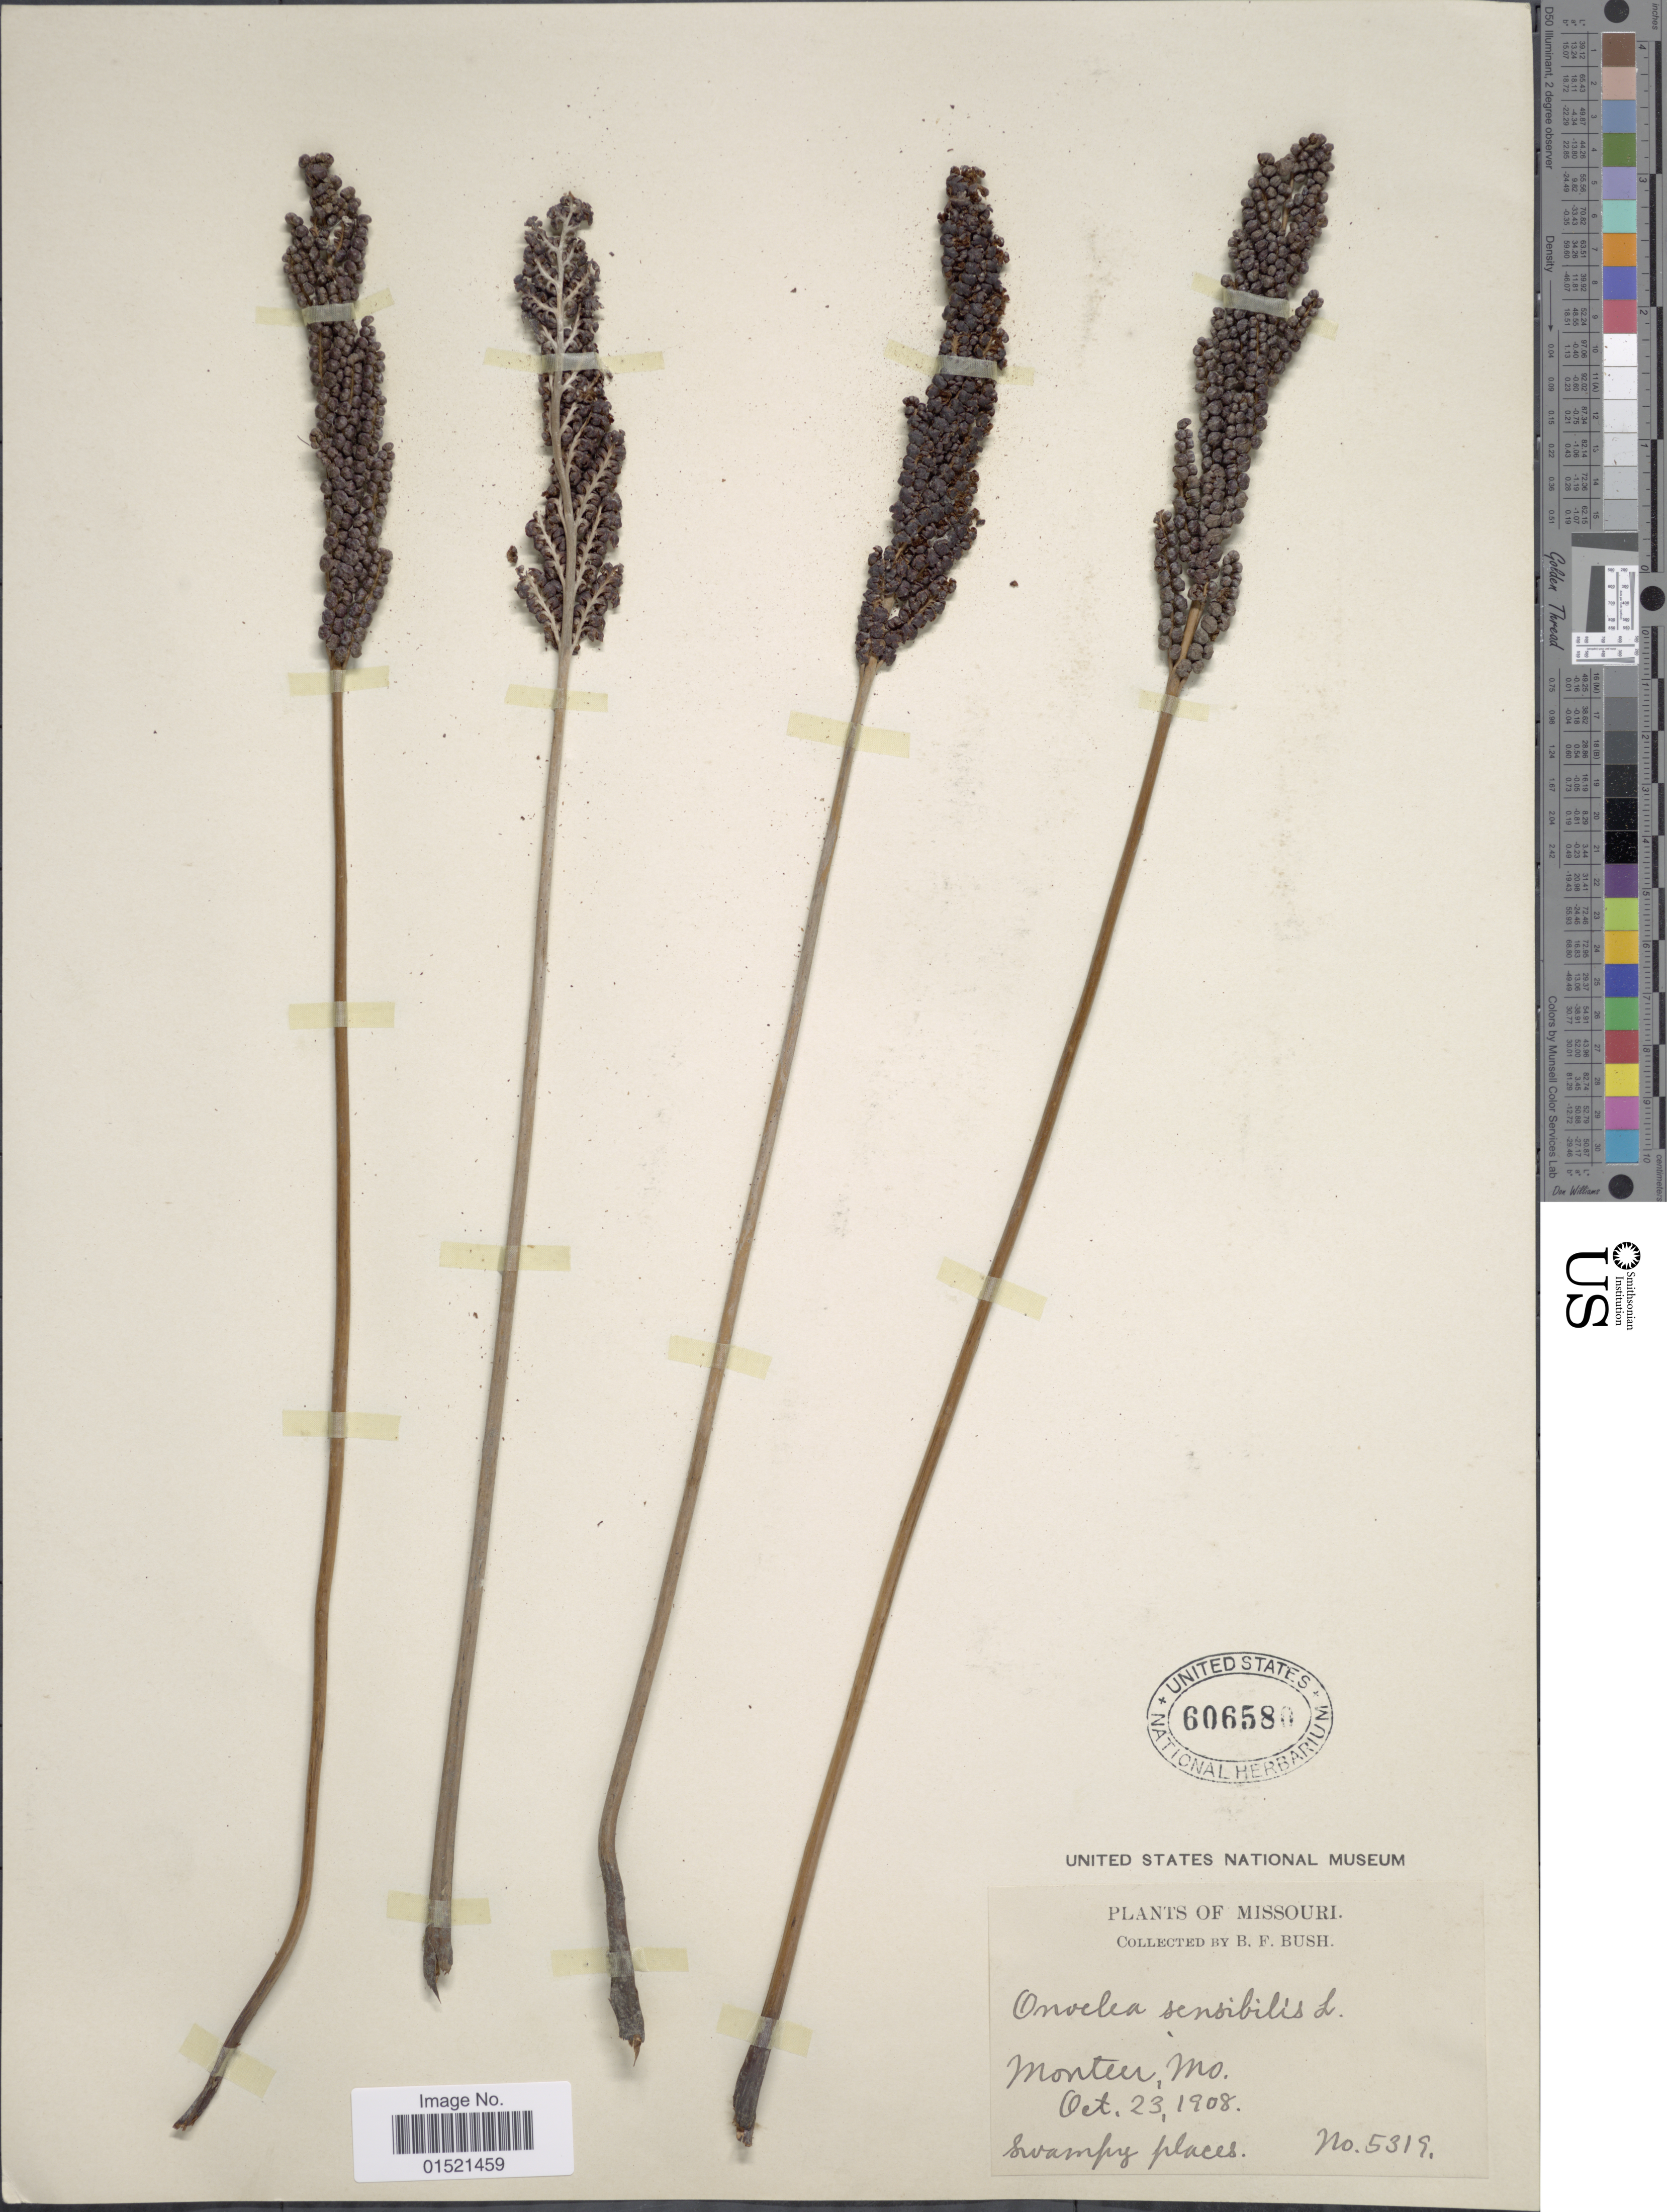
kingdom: Plantae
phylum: Tracheophyta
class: Polypodiopsida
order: Polypodiales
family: Onocleaceae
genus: Onoclea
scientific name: Onoclea sensibilis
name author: L.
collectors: B. F. Bush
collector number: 5319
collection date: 1908-10-23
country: United States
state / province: Missouri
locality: Monteer, Mo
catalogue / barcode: US 606580